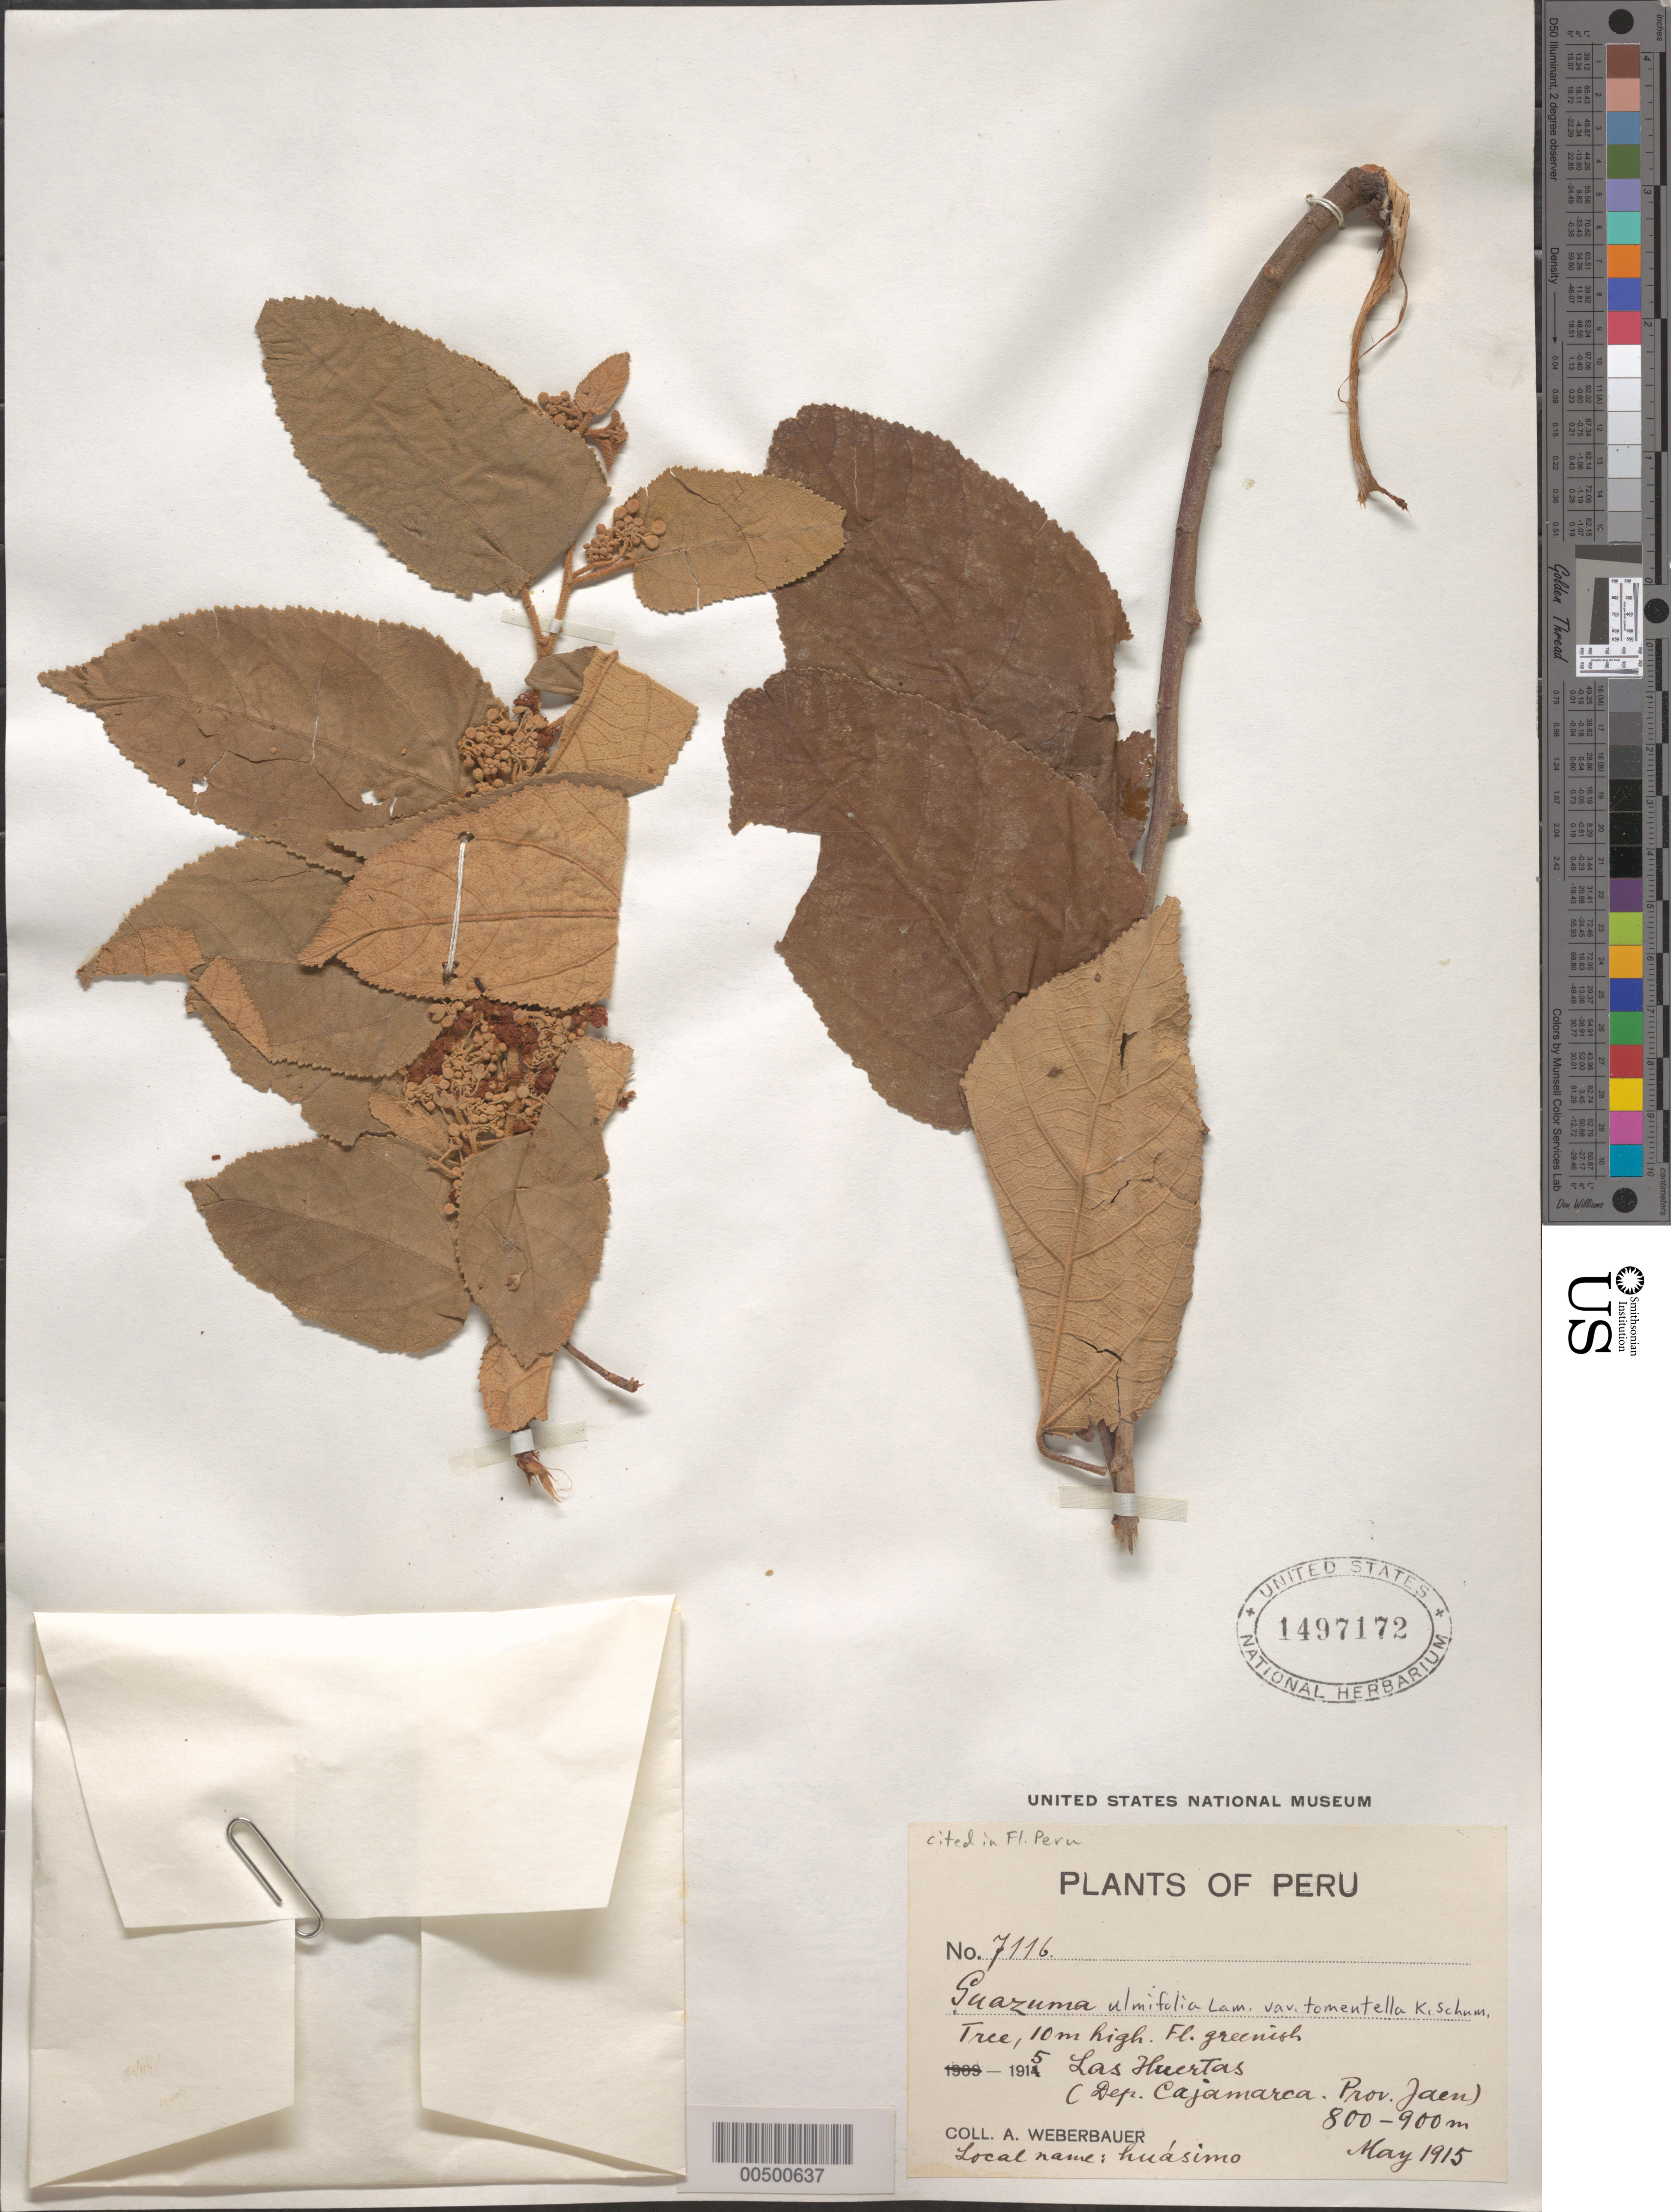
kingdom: Plantae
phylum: Tracheophyta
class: Magnoliopsida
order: Malvales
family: Malvaceae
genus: Guazuma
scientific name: Guazuma ulmifolia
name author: Lam.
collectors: A. Weberbauer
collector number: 7116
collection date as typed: May 1915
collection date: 1915-05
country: Peru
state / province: Cajamarca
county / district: Jaén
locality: Las Huertas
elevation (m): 800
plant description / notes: Common name: Huásimo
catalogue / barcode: US 1497172